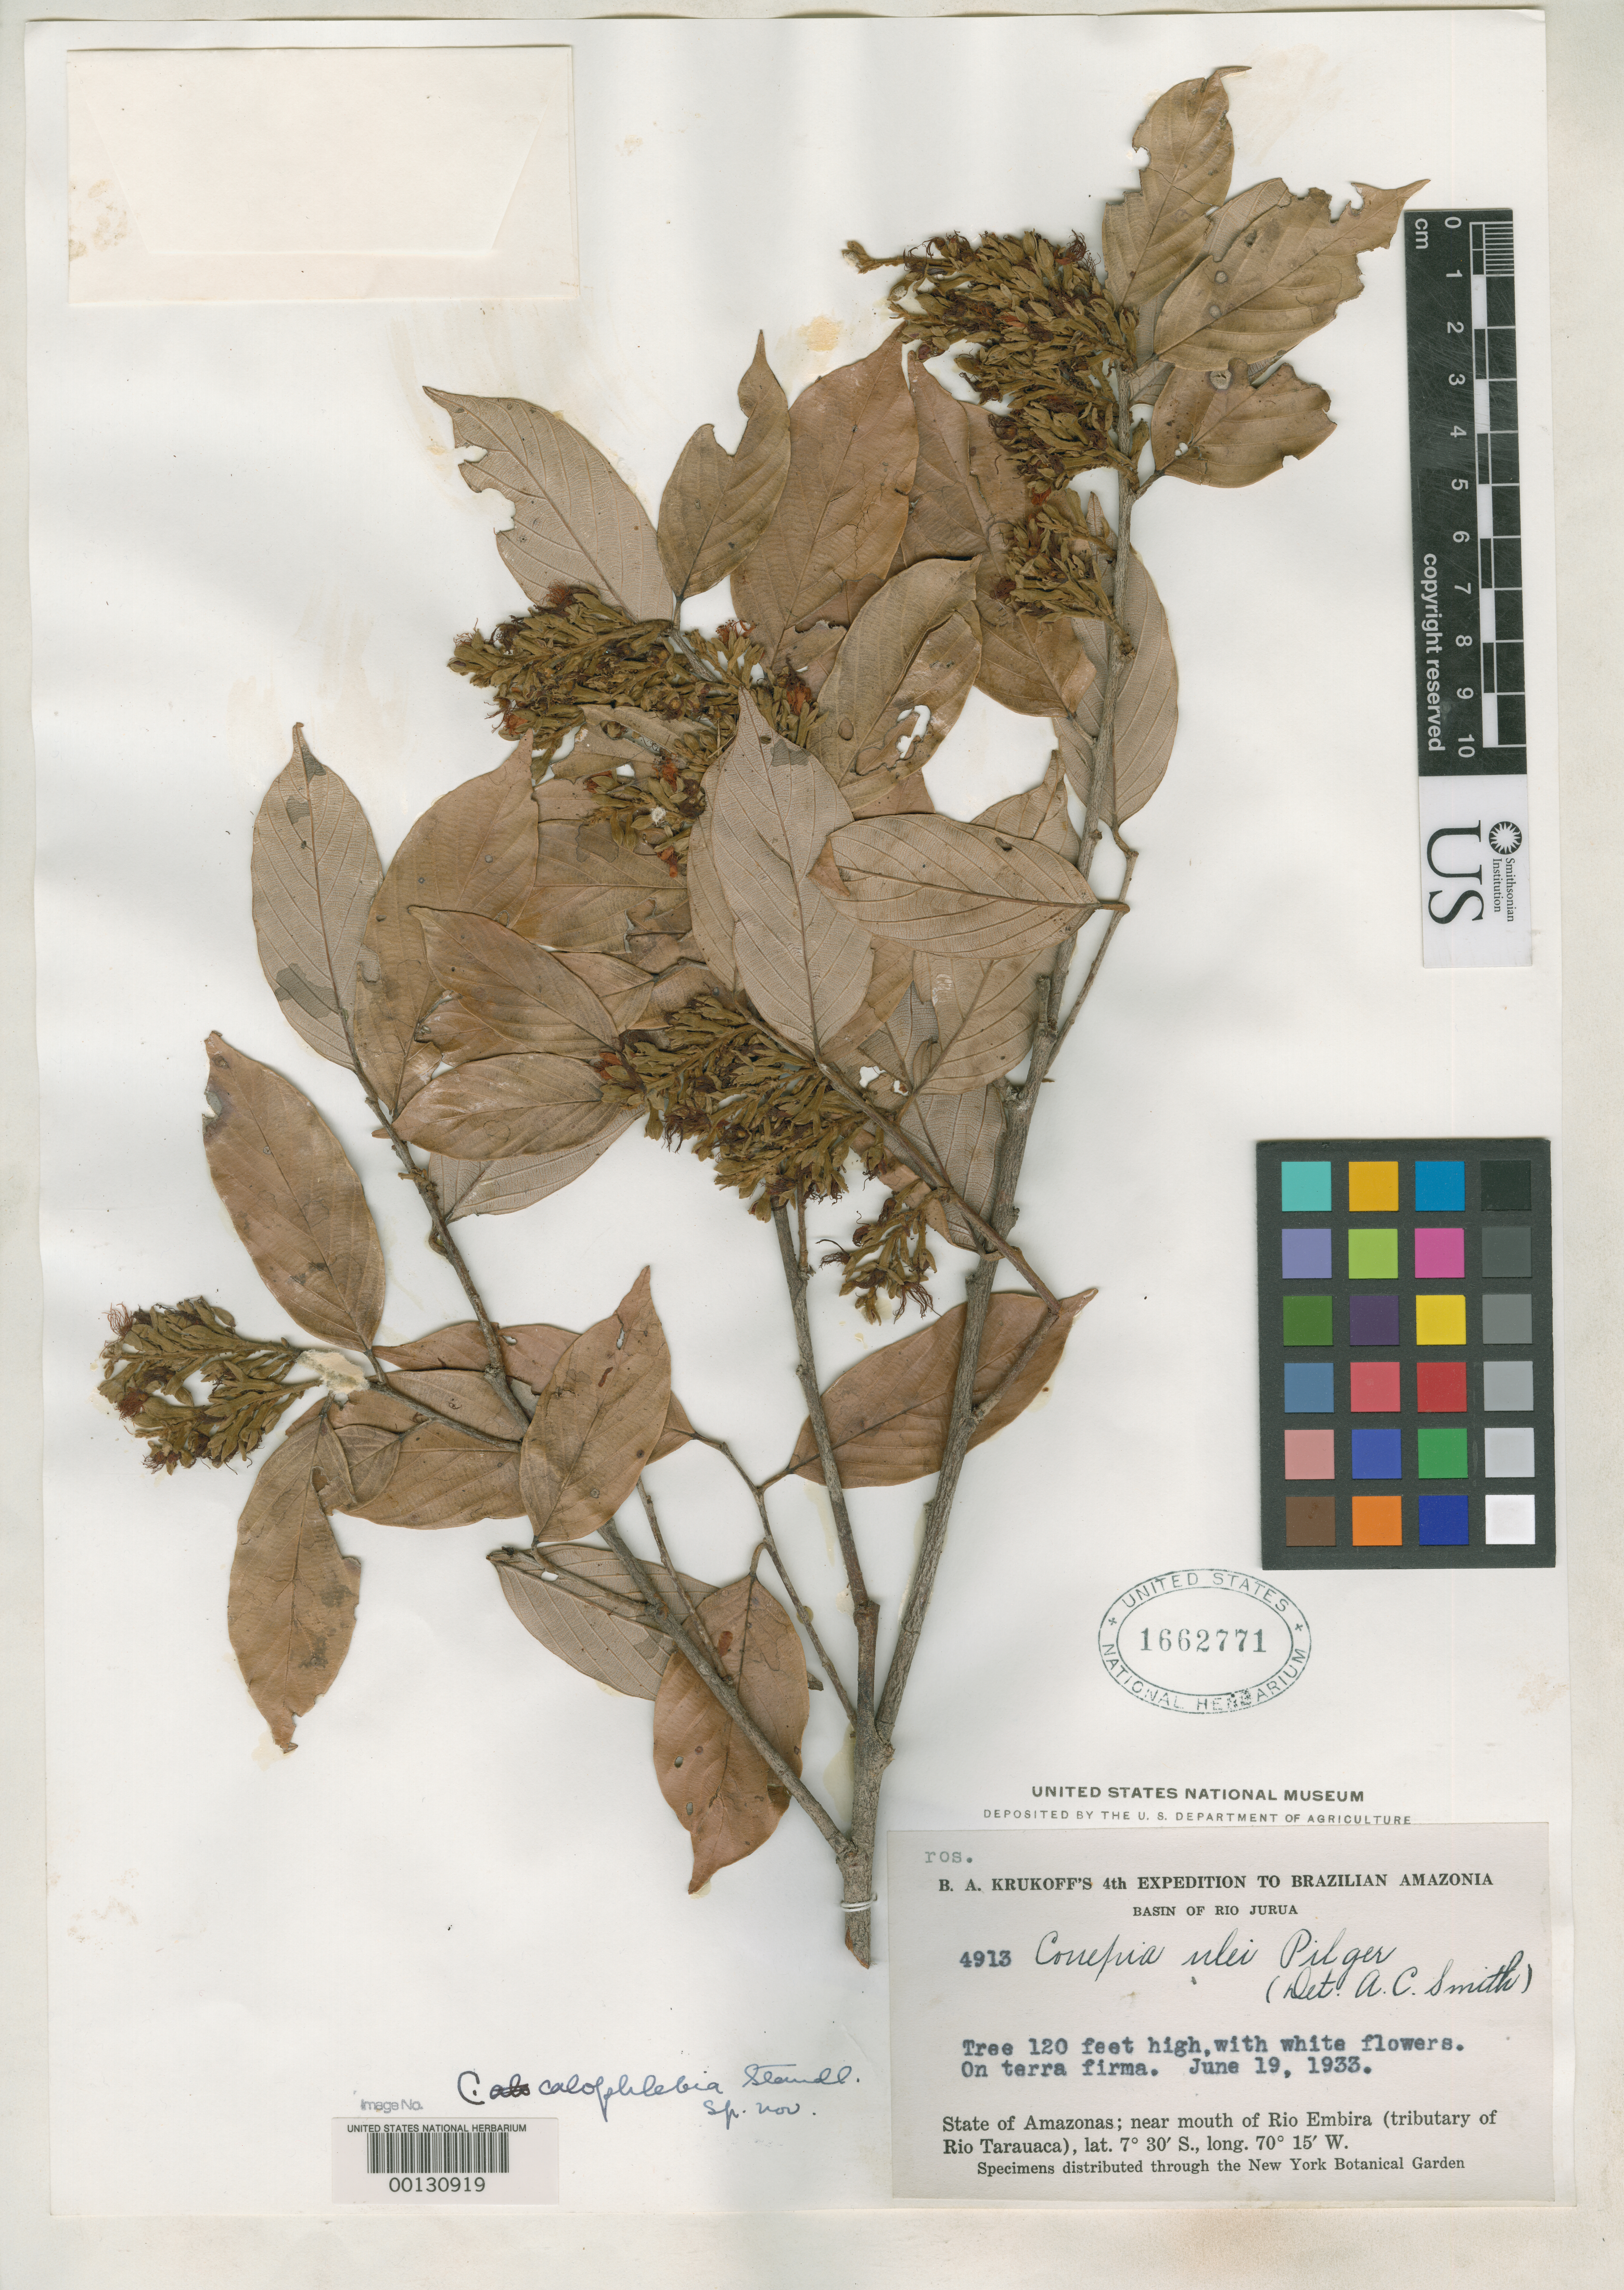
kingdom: Plantae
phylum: Tracheophyta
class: Magnoliopsida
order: Malpighiales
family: Chrysobalanaceae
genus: Couepia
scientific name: Couepia calophlebia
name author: Standl.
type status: Isotype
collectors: B. A. Krukoff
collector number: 4913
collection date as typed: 19 Jun 1933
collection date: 1933-06-19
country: Brazil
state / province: Amazonas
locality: Near mouth of Rio Ebira, tributary of Rio Tarauaca.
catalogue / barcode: US 1662771